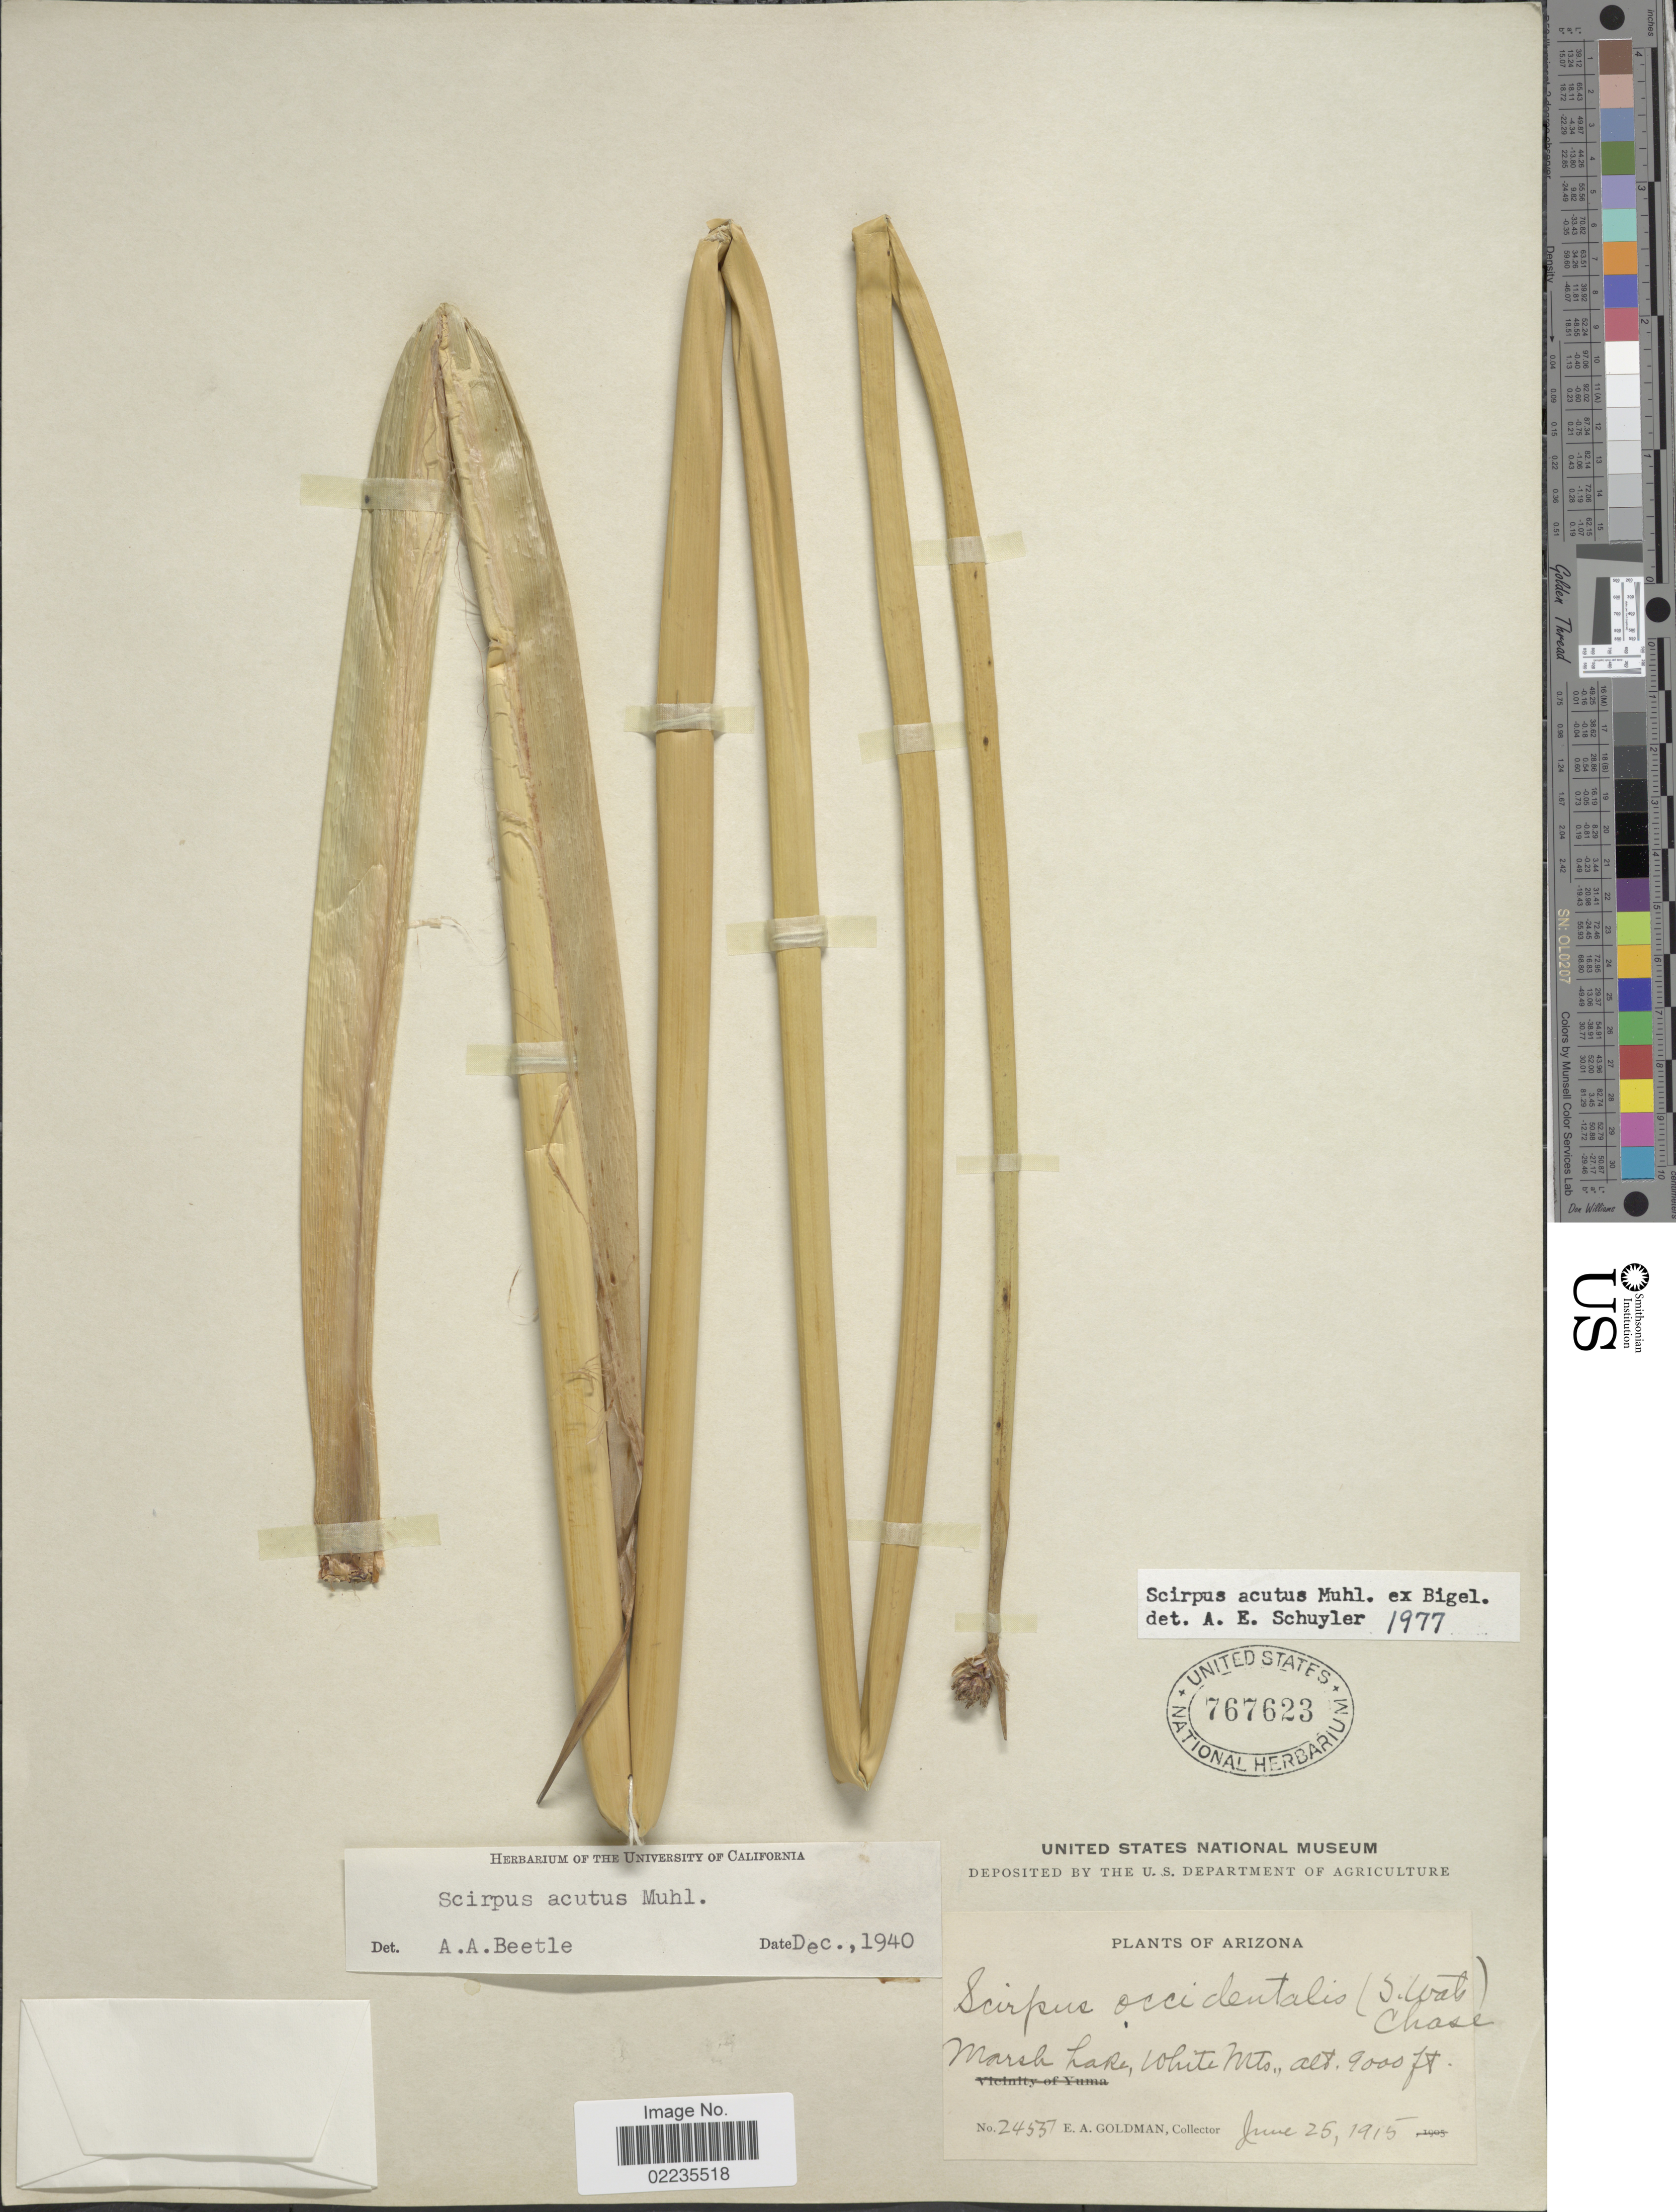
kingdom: Plantae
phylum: Tracheophyta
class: Liliopsida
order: Poales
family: Cyperaceae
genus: Schoenoplectus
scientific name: Schoenoplectus acutus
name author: (Muhl. ex Bigelow) Á. Löve & D. Löve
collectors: E. A. Goldman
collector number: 24537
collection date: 1915-06-25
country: United States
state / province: Arizona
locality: Marsh Lake, White Mts.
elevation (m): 2743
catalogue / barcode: US 767623